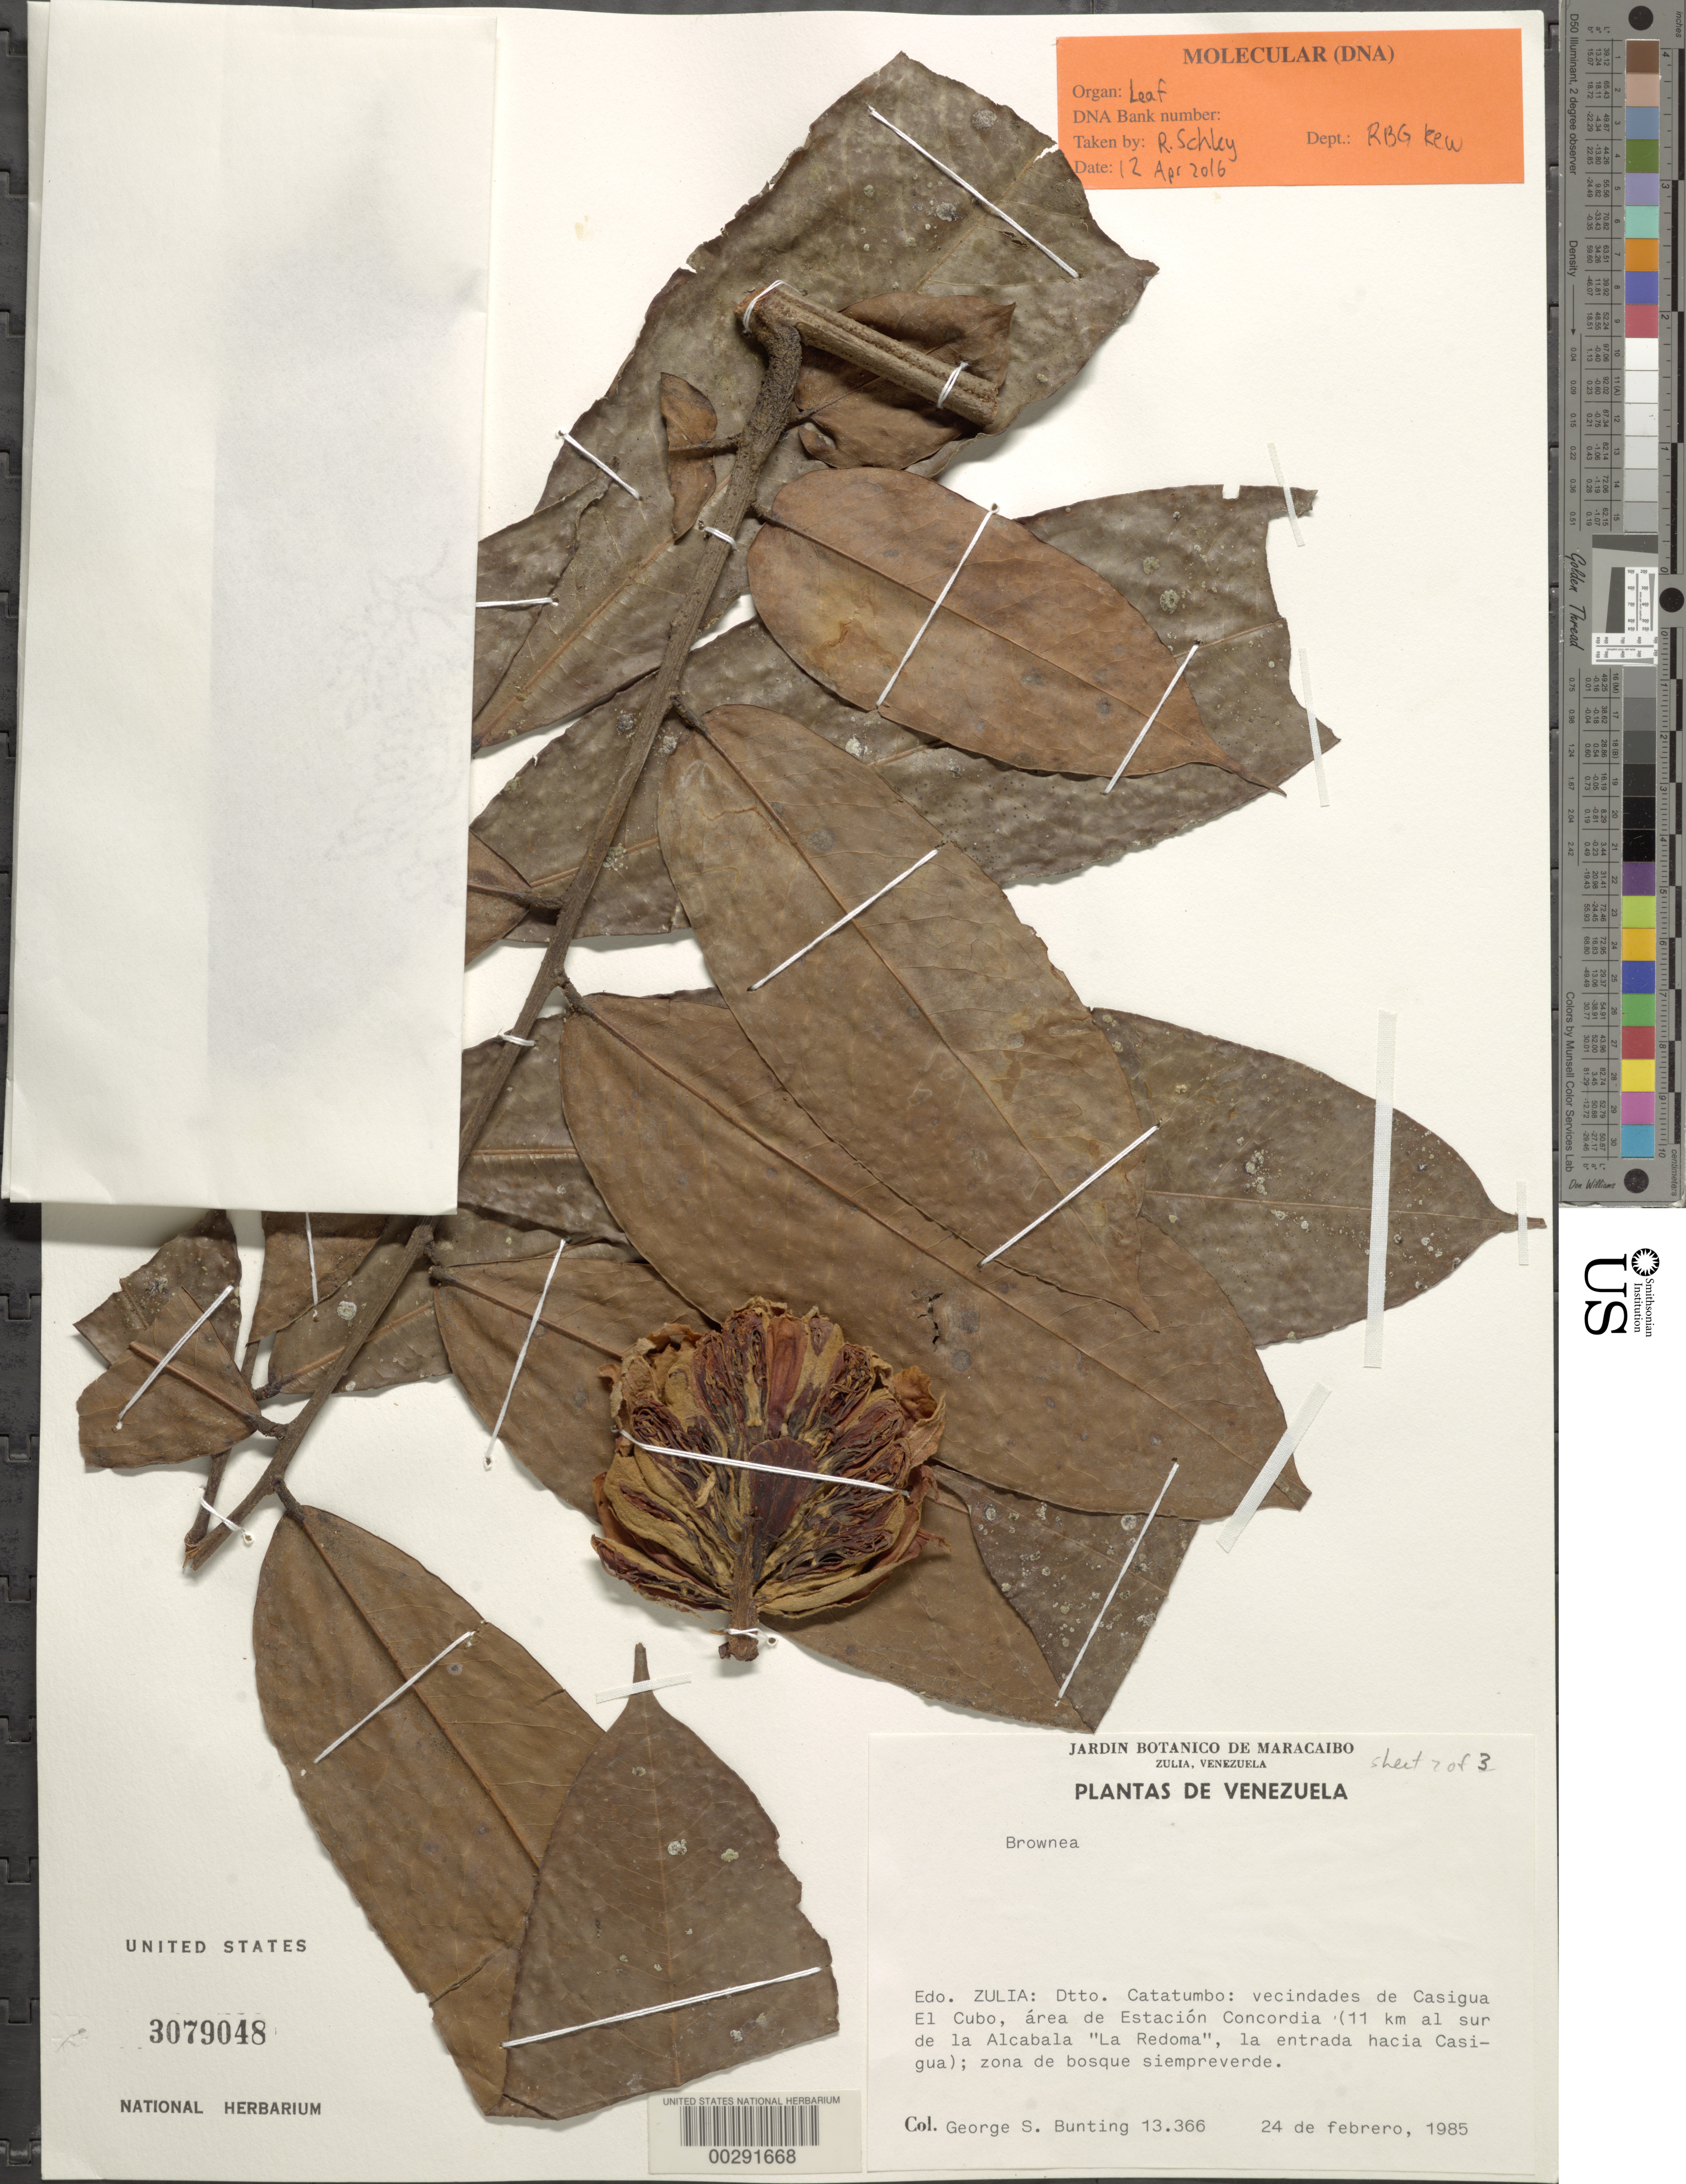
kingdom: Plantae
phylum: Tracheophyta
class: Magnoliopsida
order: Fabales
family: Fabaceae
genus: Brownea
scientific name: Brownea sp.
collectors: G. S. Bunting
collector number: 13366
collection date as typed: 24 Feb 1985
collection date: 1985-02-24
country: Venezuela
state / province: Zulia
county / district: Catatumbo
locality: Vicinity of casigua el cuba, area of estacion concordia (11 km s of alcabala "la redoma", the entrance towards casigua)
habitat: Evergreen forest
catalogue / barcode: US 3079048